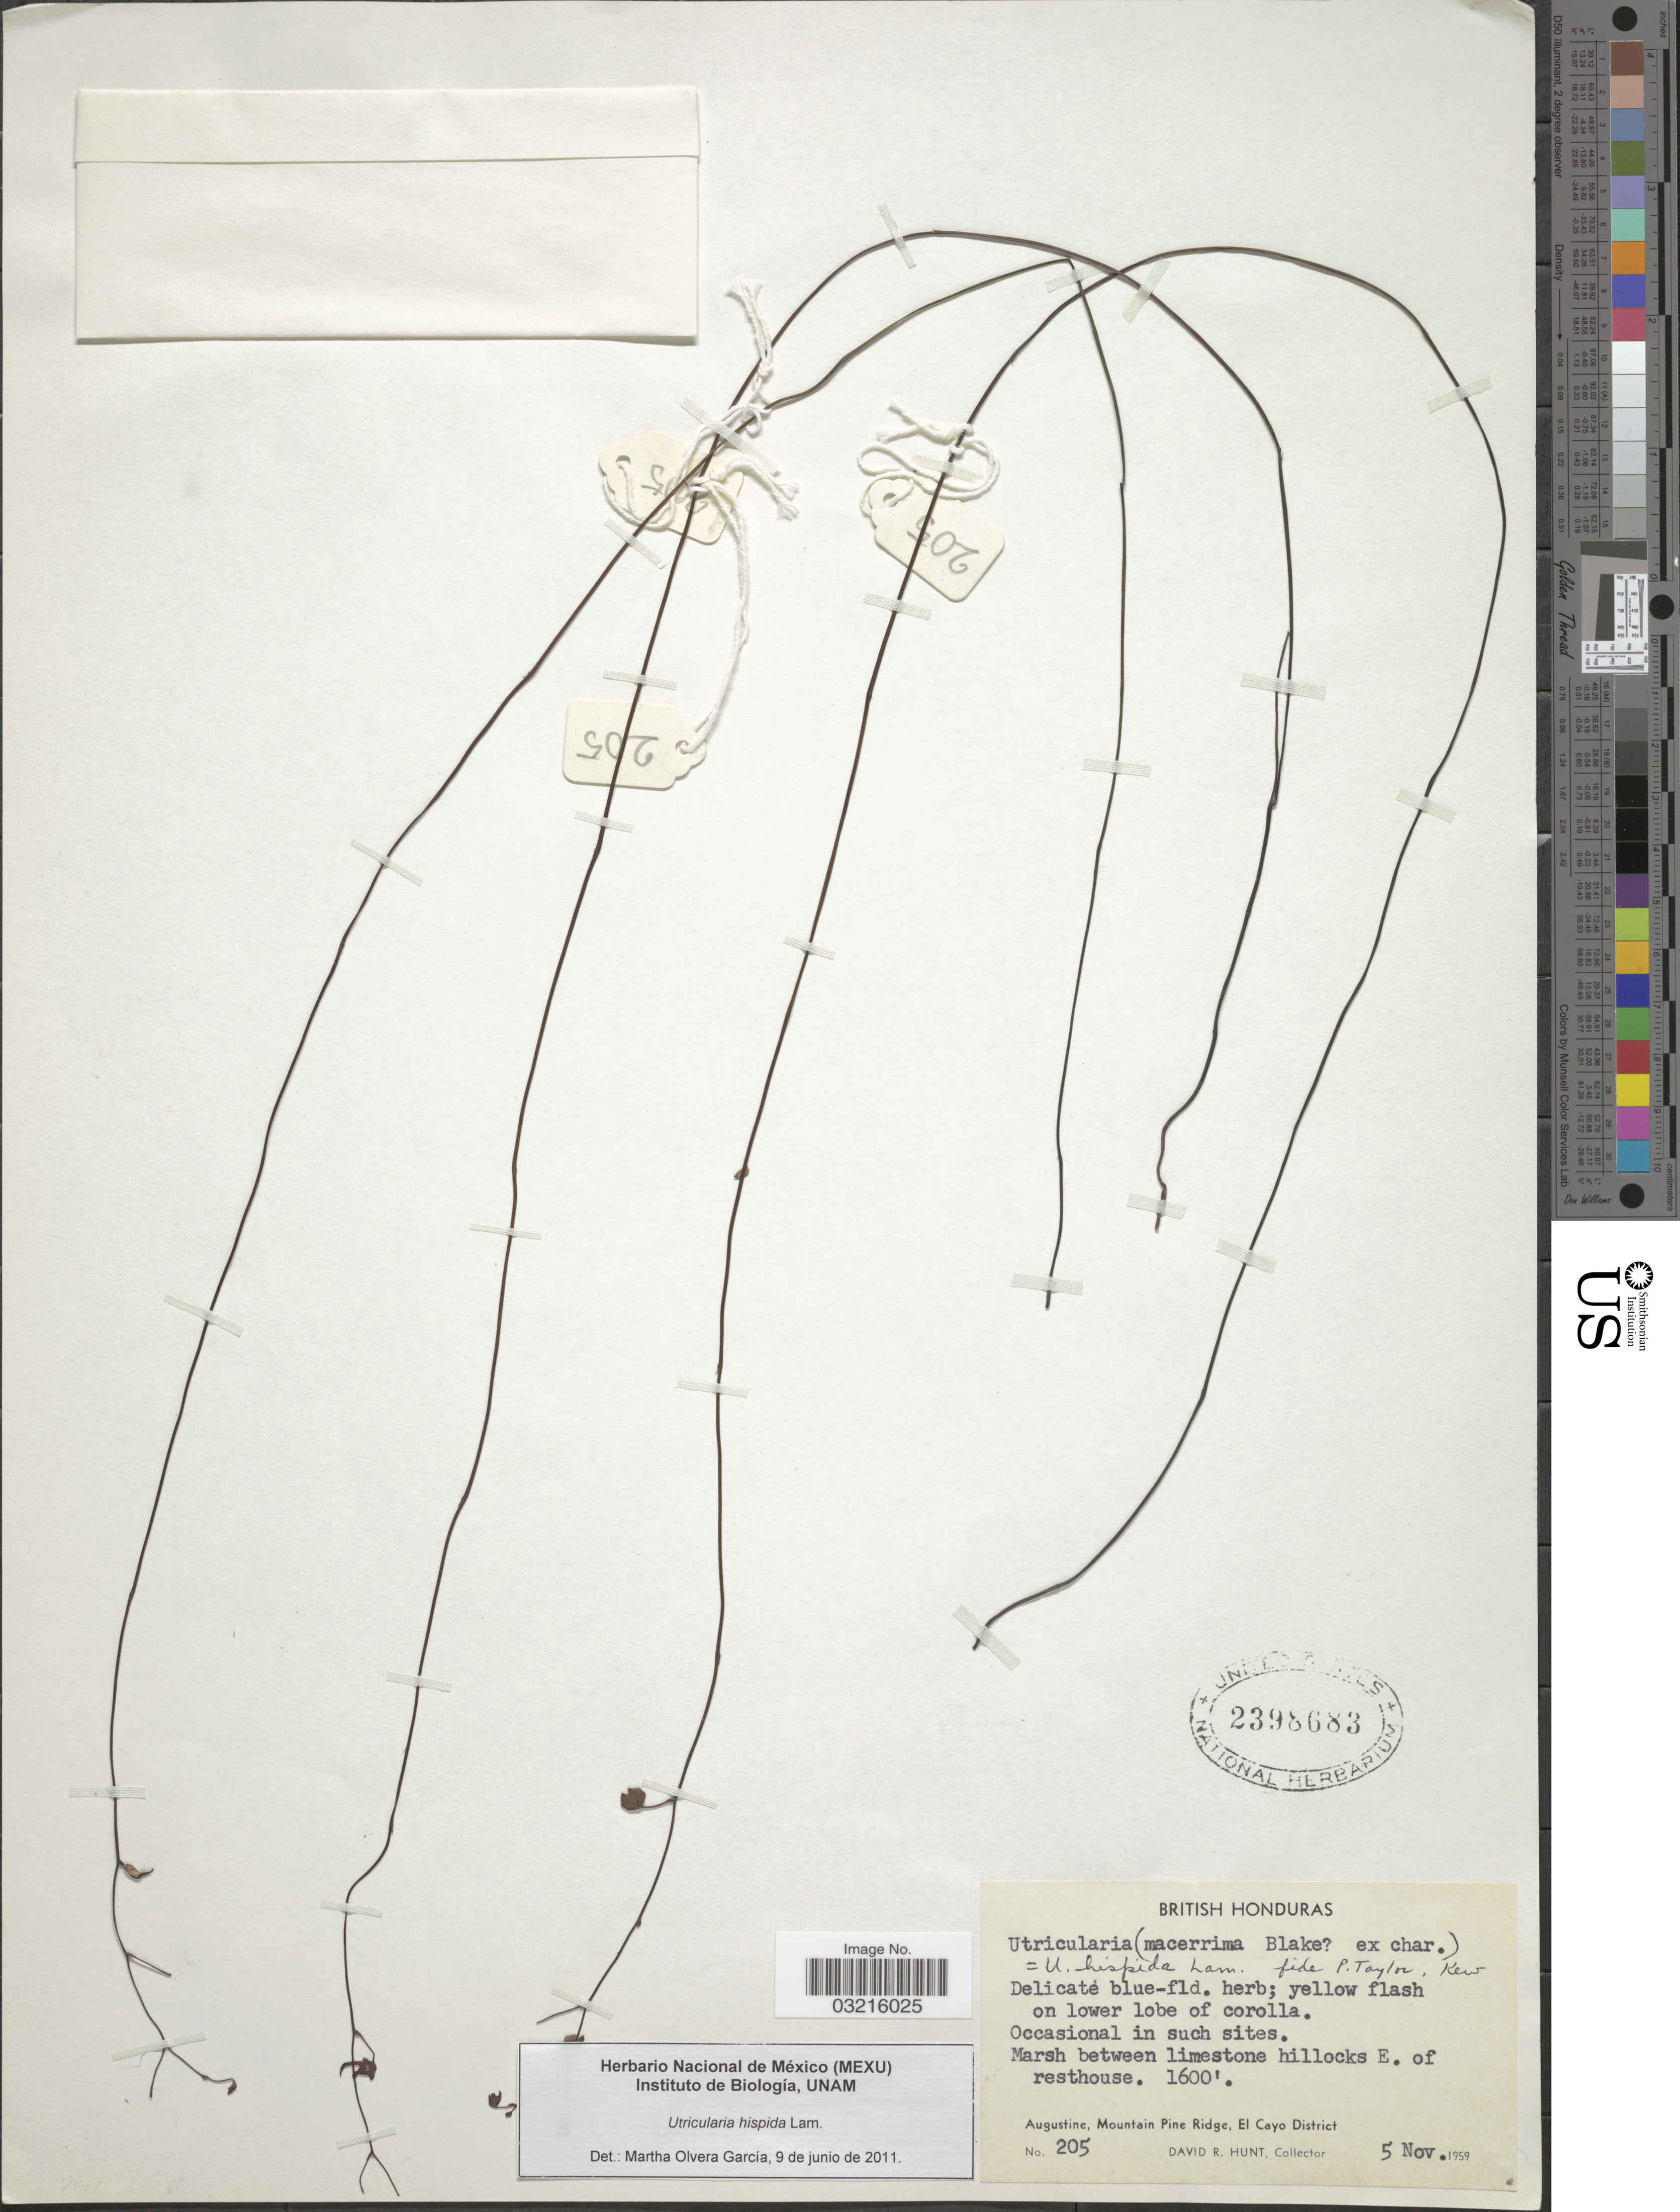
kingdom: Plantae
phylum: Tracheophyta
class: Magnoliopsida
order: Lamiales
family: Lentibulariaceae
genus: Utricularia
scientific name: Utricularia hispida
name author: Lam.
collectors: D. Hunt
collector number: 205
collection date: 1959-11-05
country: Belize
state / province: Cayo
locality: British Honduras, Mars between limestone hillocks E. of resthouse. Augustine, Mountain Pine Ridge, El Cayo District.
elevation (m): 488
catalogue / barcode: US 2398683